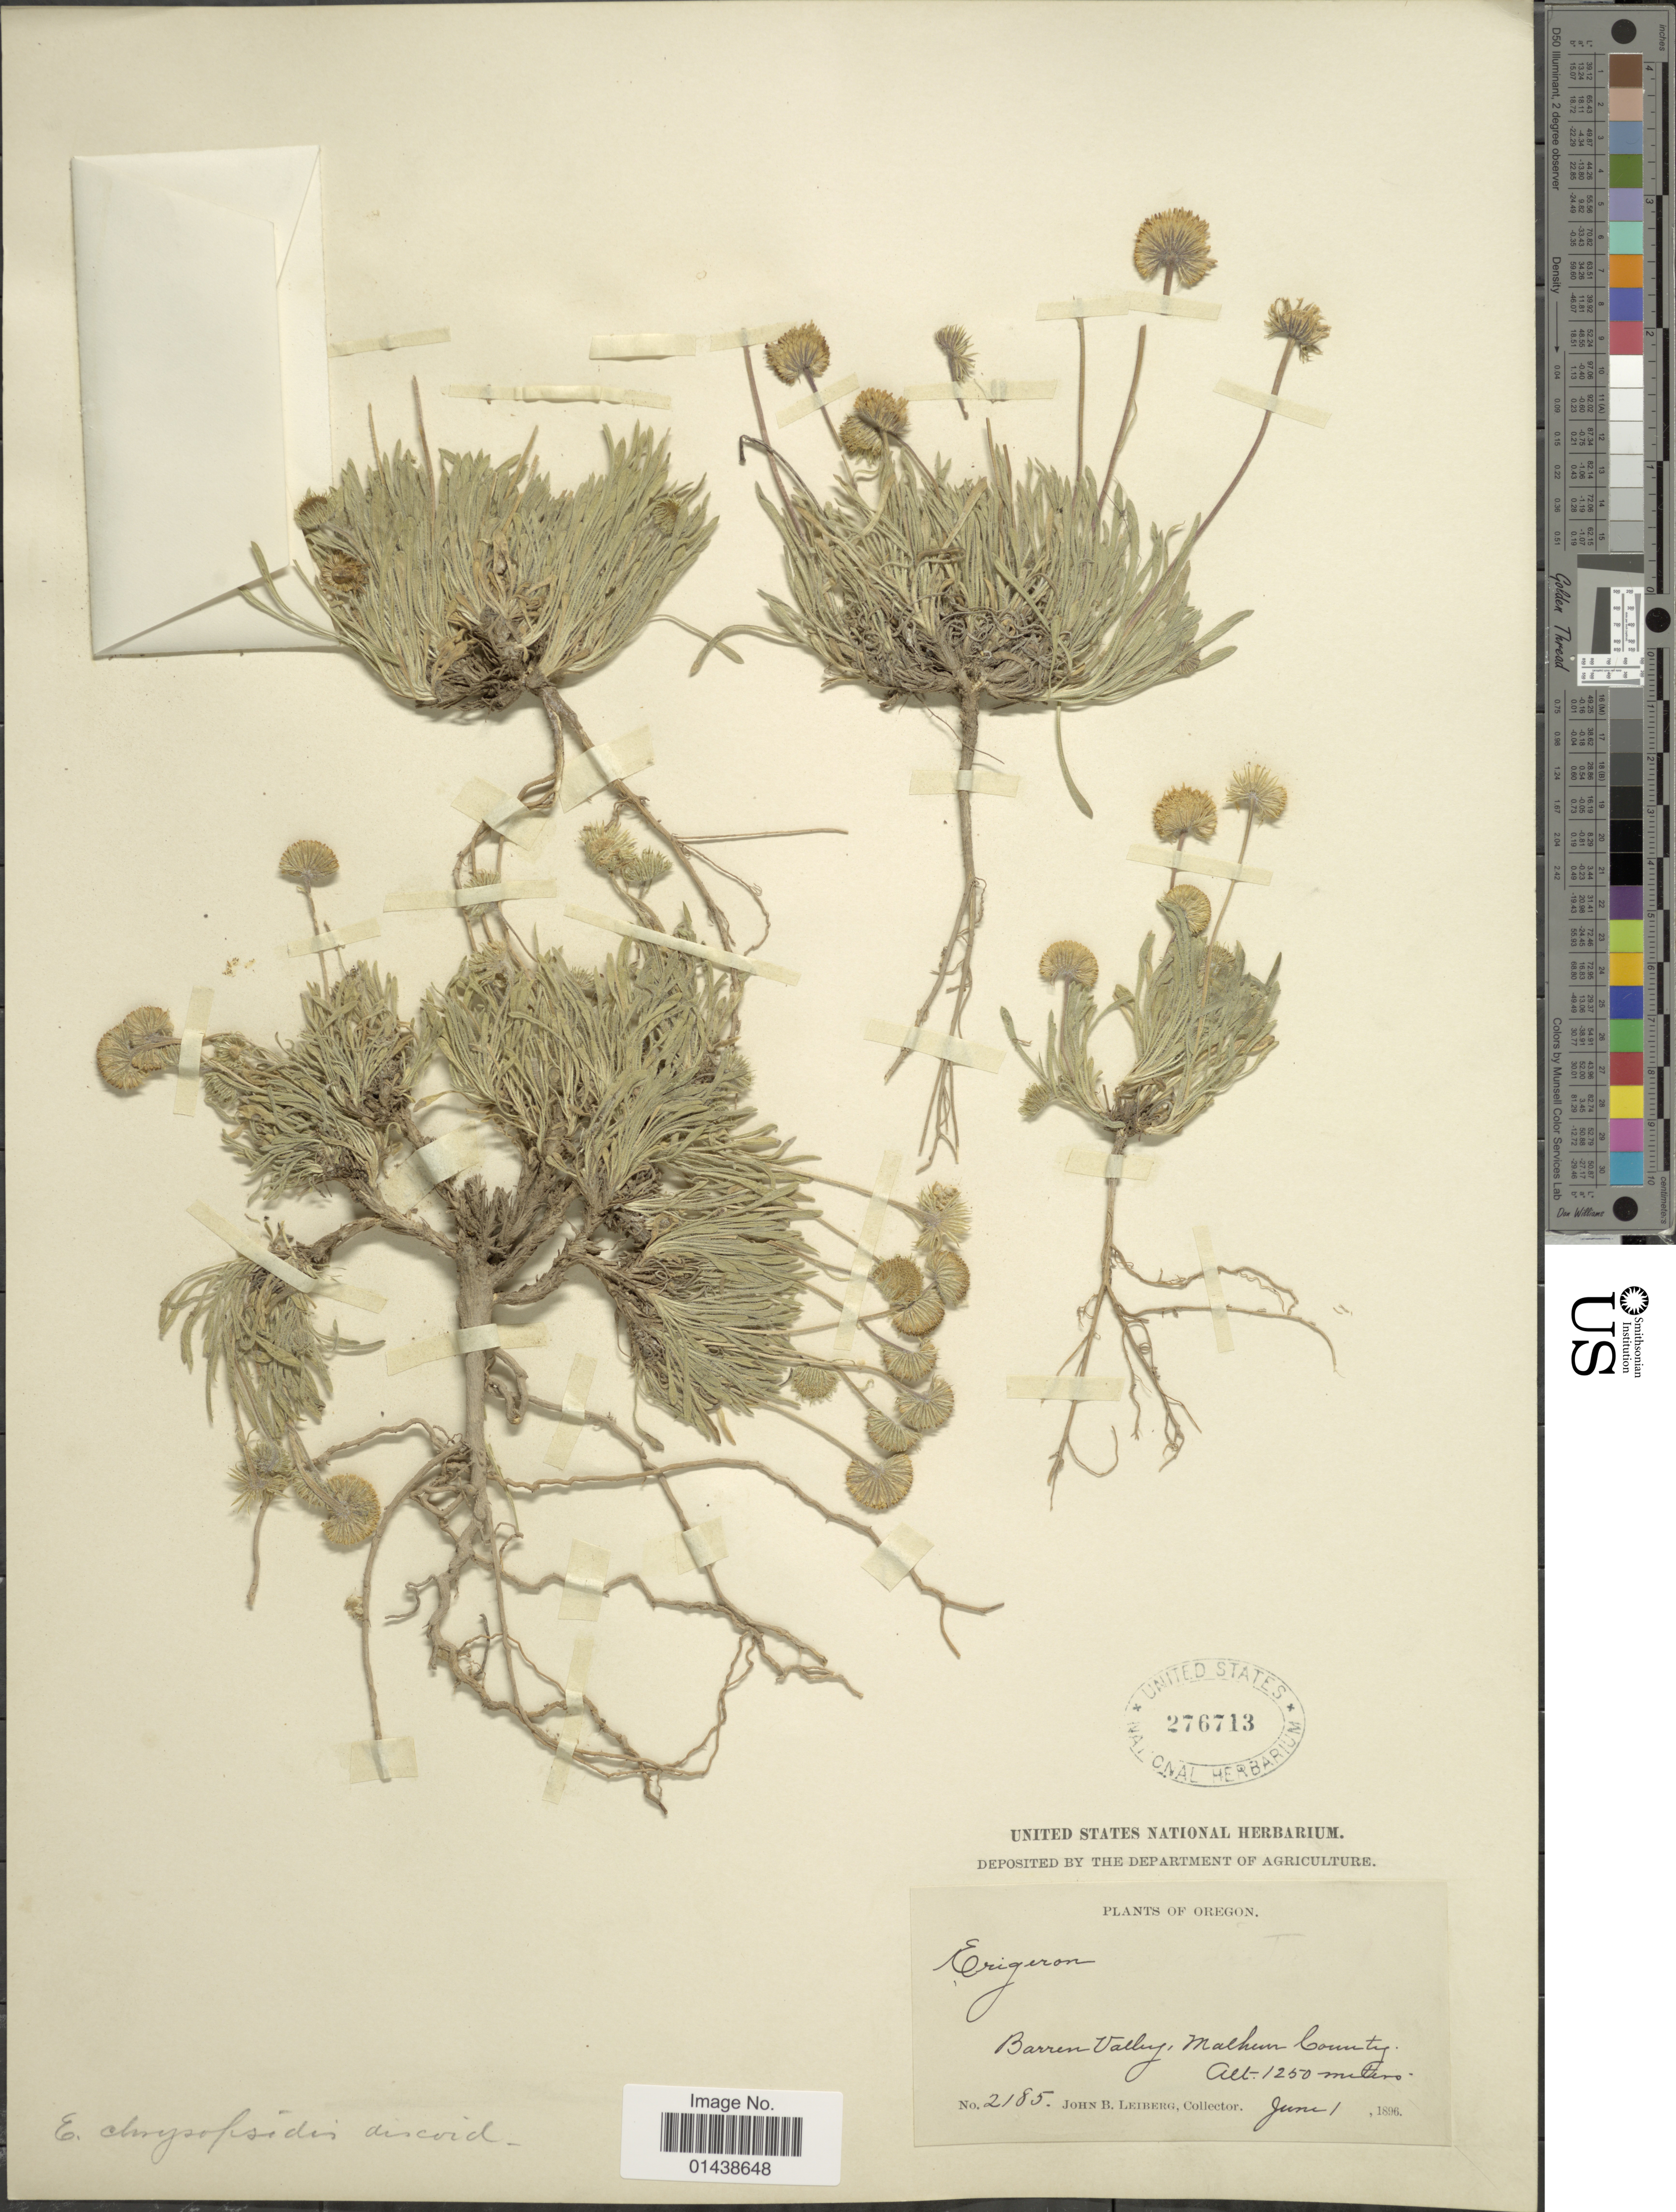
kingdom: Plantae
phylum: Tracheophyta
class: Magnoliopsida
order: Asterales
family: Asteraceae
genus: Erigeron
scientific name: Erigeron nanus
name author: Nutt.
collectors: J. Leiberg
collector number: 2185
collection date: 1896-06-01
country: United States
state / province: Oregon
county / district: Malheur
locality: Barren Valley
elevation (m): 1250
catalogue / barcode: US 276713